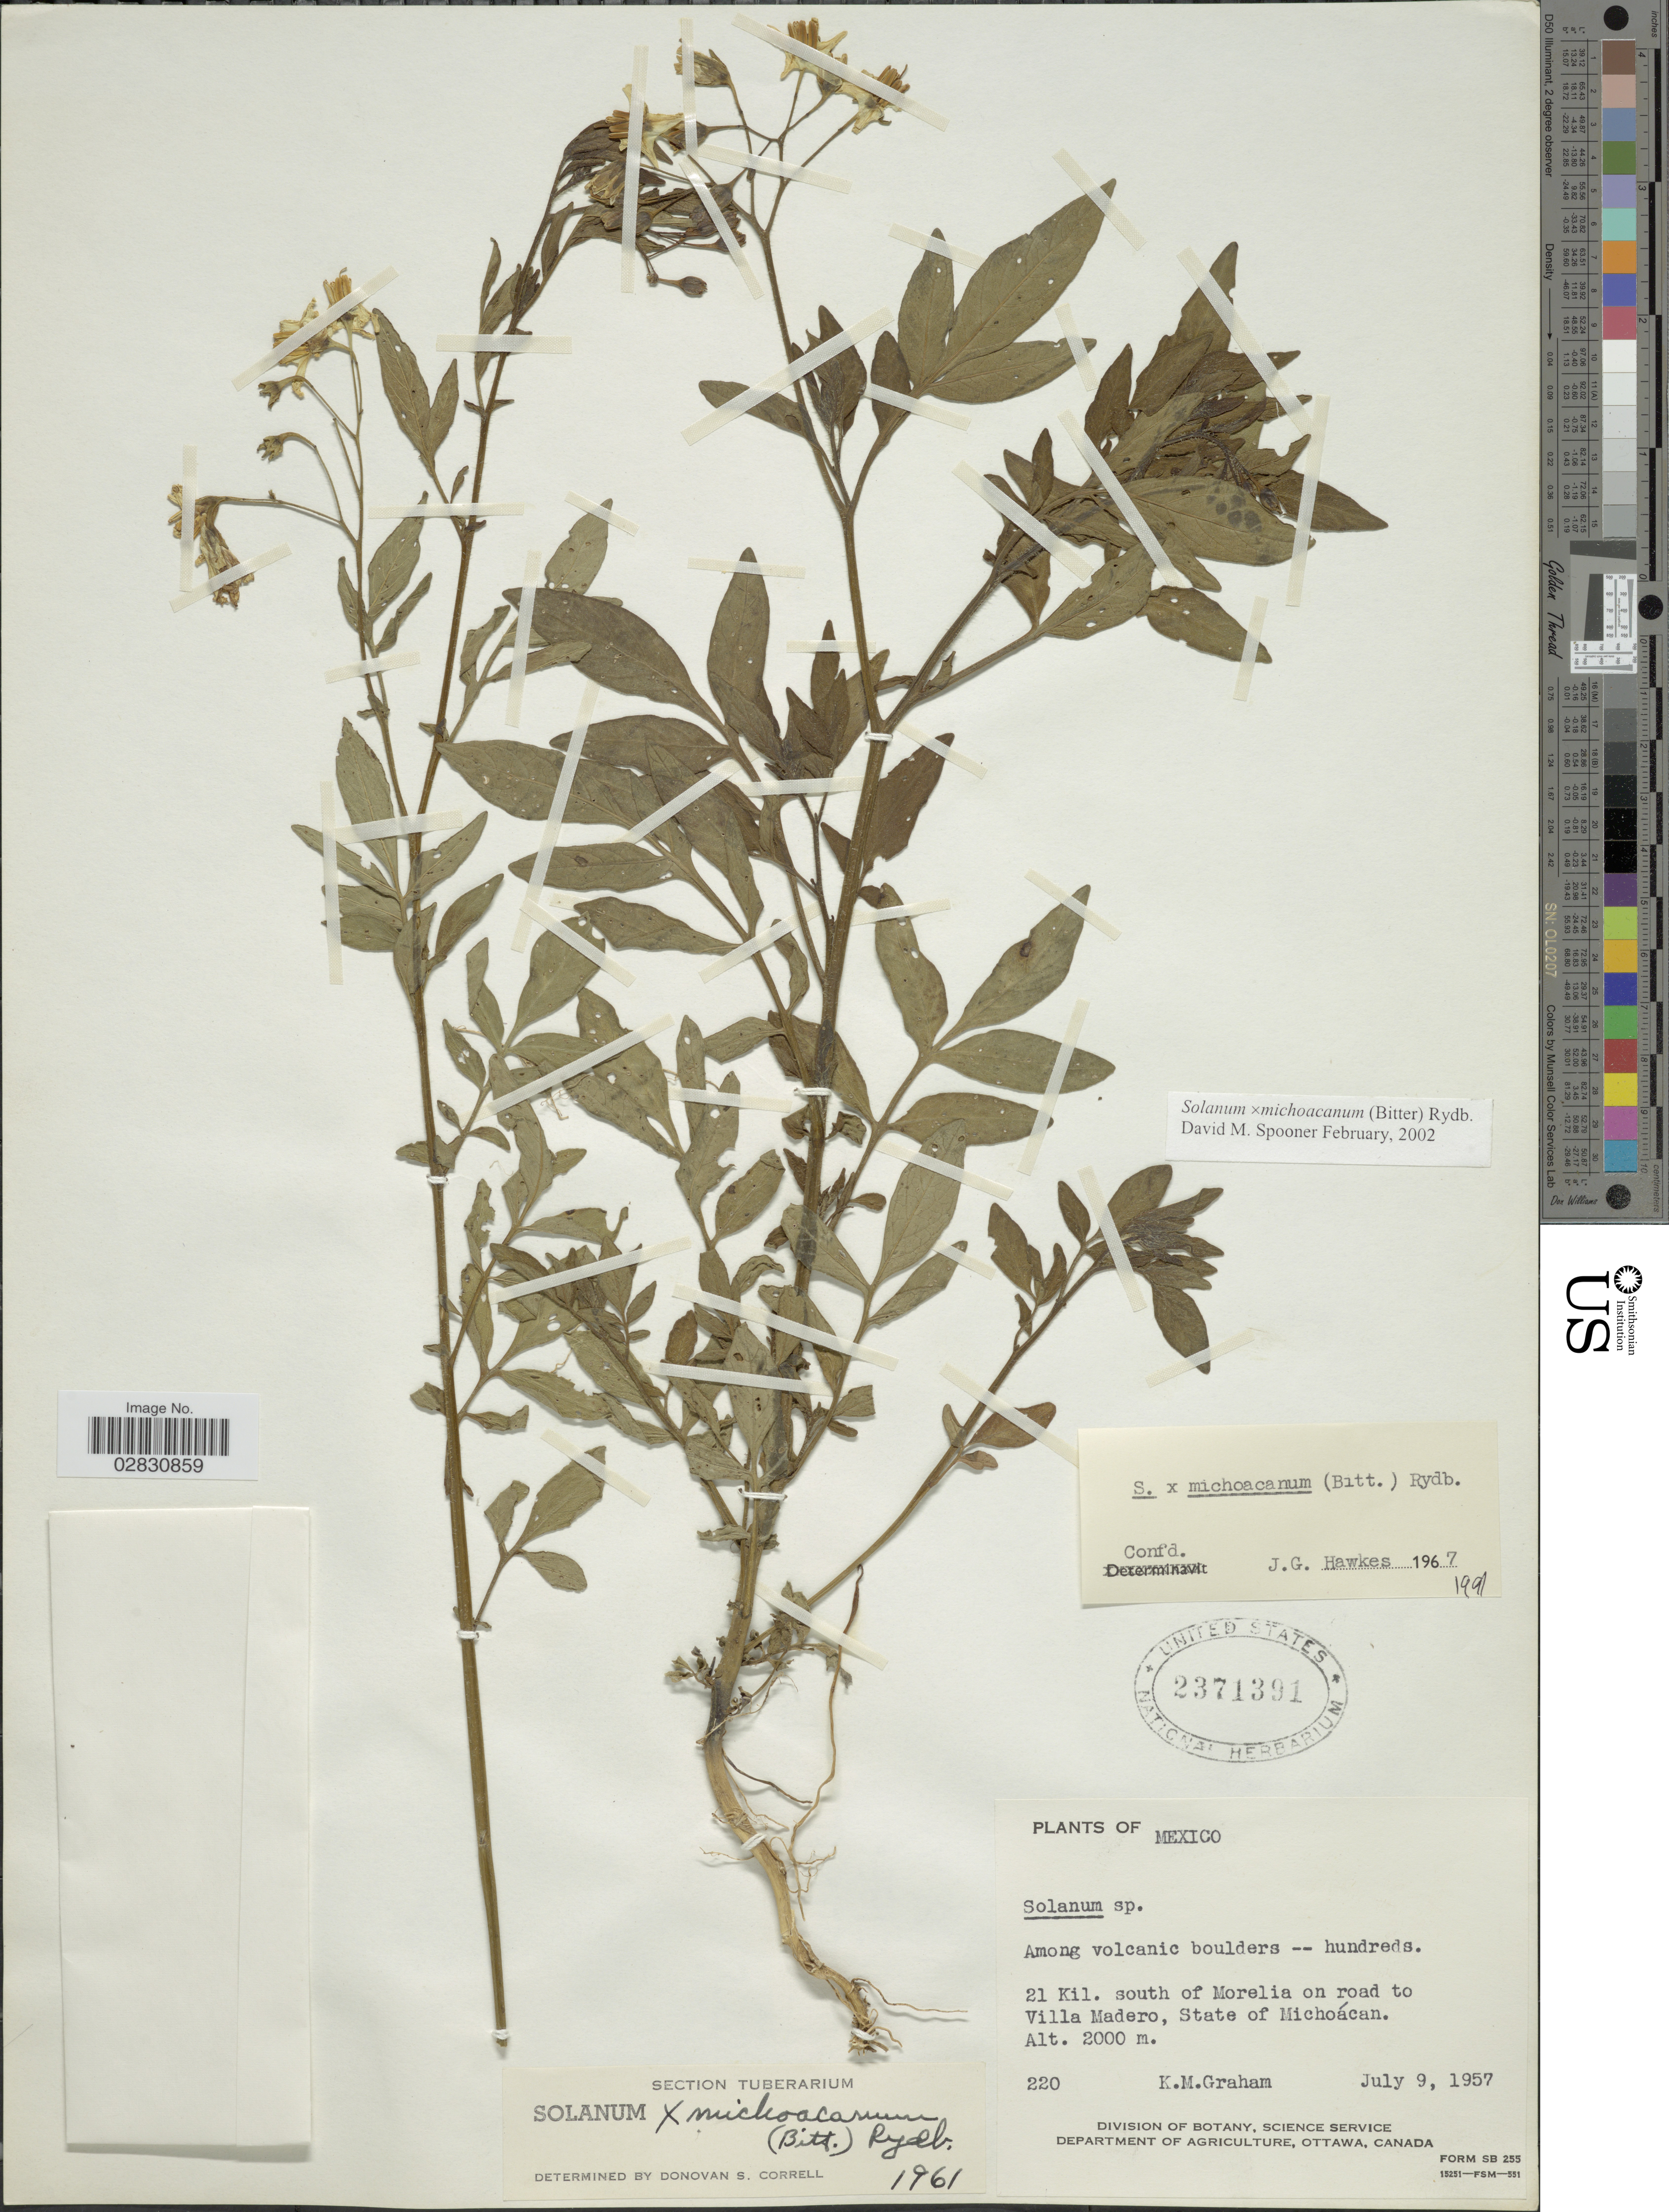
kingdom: Plantae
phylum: Tracheophyta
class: Magnoliopsida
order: Solanales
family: Solanaceae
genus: Solanum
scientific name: Solanum michoacanum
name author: (Bitter) Rydb.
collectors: Graham, K. M.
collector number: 220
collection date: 1957-07-09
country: Mexico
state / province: Michoacán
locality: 21 Kil. south of Morelia on road to Villa Madero, State of Michoácan.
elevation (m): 2000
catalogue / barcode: US 2371391